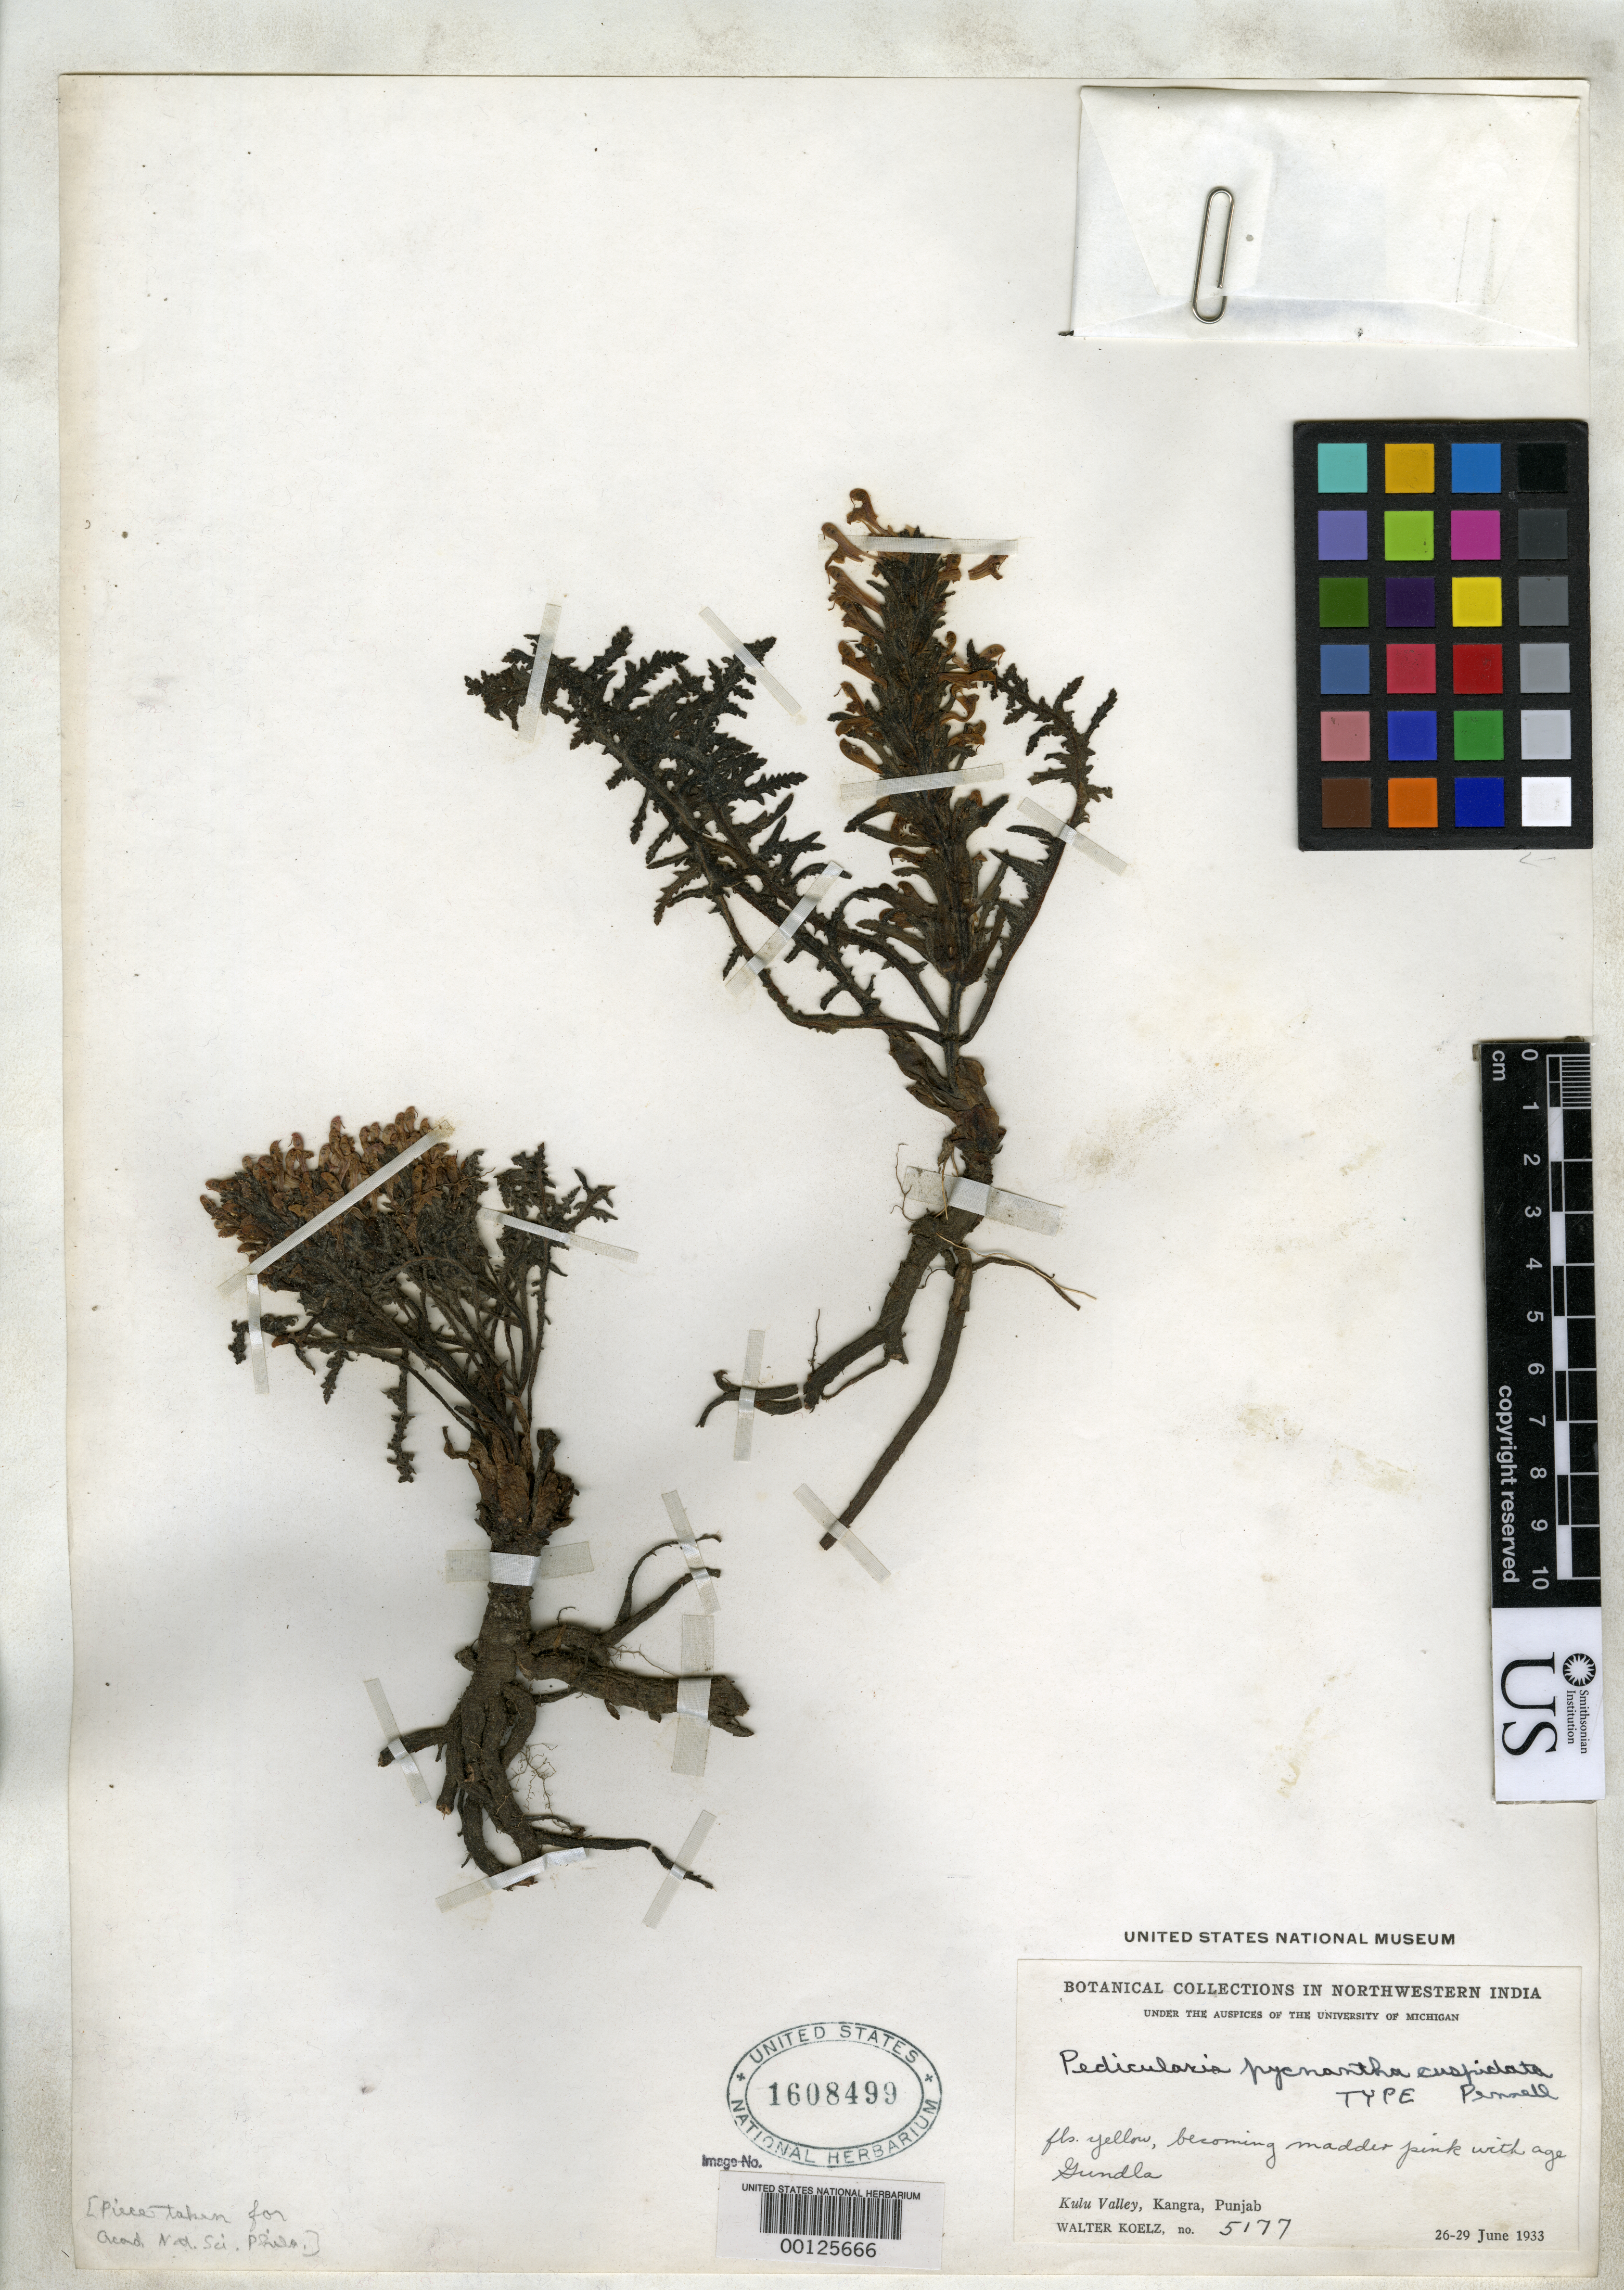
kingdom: Plantae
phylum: Tracheophyta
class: Magnoliopsida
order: Lamiales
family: Orobanchaceae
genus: Pedicularis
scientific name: Pedicularis pycnantha subsp. cuspidata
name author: Pennell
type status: Holotype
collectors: W. N. Koelz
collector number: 5177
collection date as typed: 26 Jun 1933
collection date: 1933-06-26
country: India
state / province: Punjab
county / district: Kanagra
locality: Kulu Valley.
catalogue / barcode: US 1608499